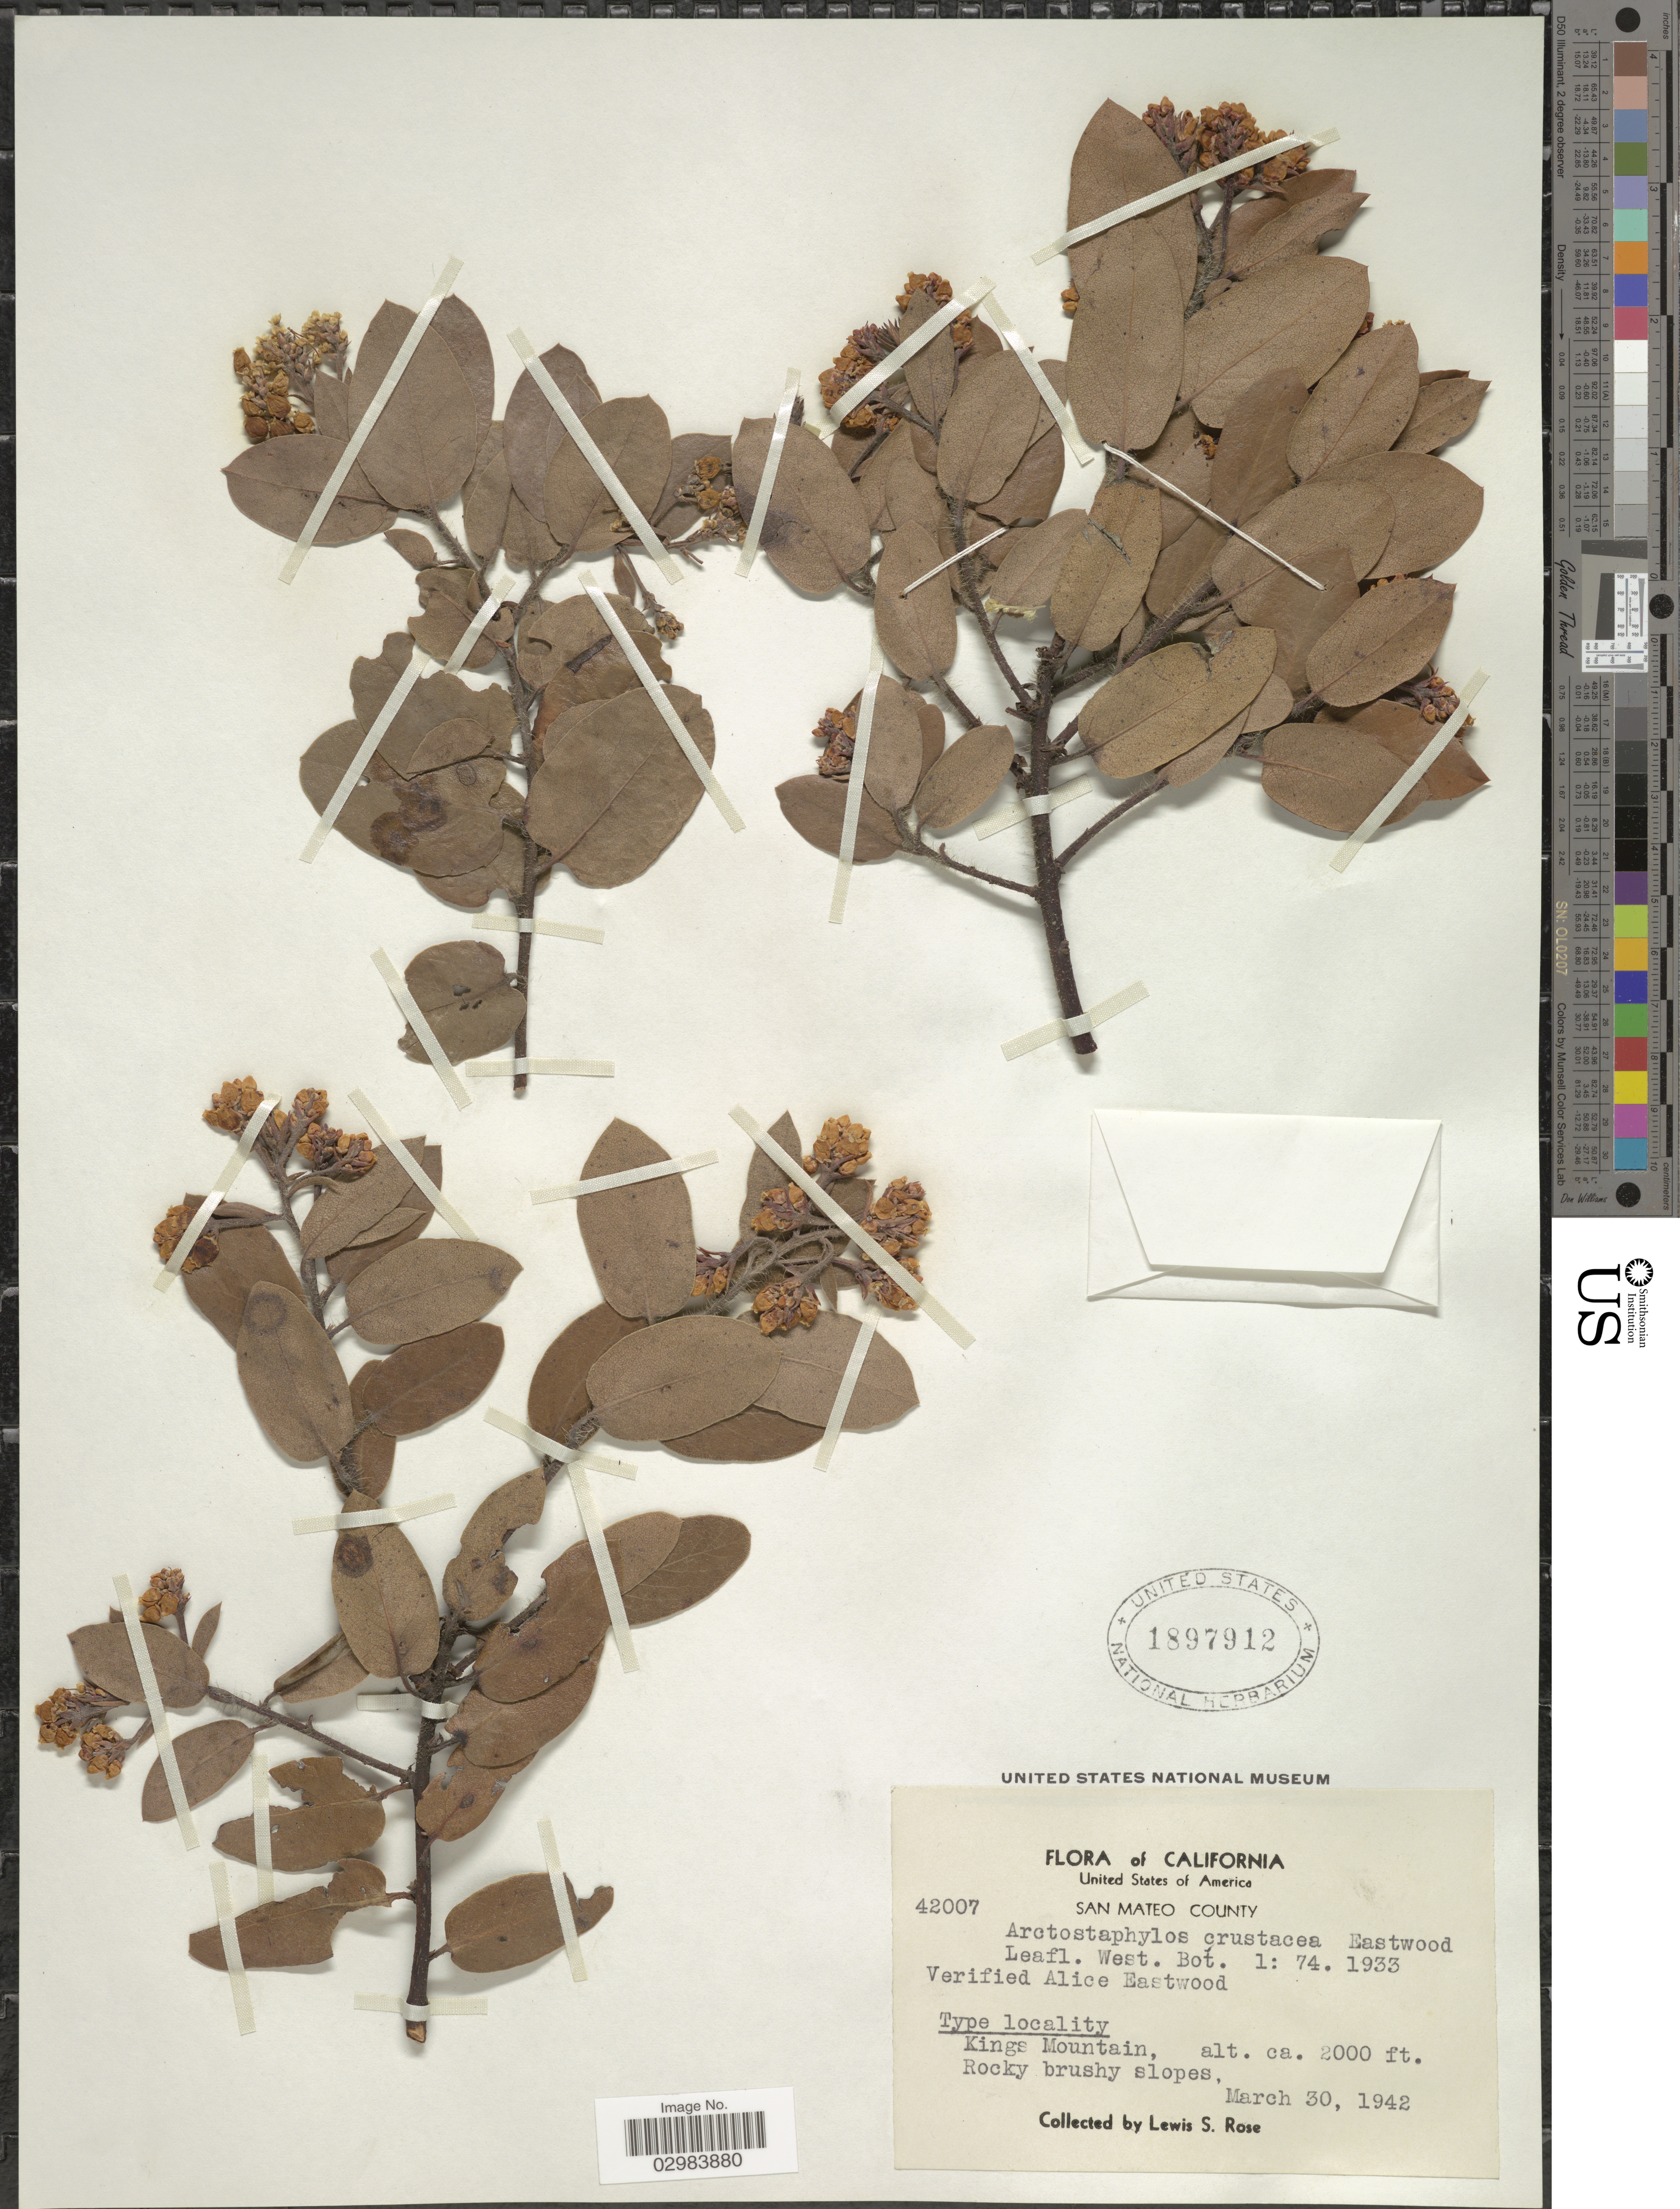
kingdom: Plantae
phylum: Tracheophyta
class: Magnoliopsida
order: Ericales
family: Ericaceae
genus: Arctostaphylos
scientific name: Arctostaphylos crustacea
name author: Eastw.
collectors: L. S. Rose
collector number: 42007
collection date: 1942-03-30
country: United States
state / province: California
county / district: San Mateo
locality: San Mateo County, Kings Mountain.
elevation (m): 610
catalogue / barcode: US 1897912